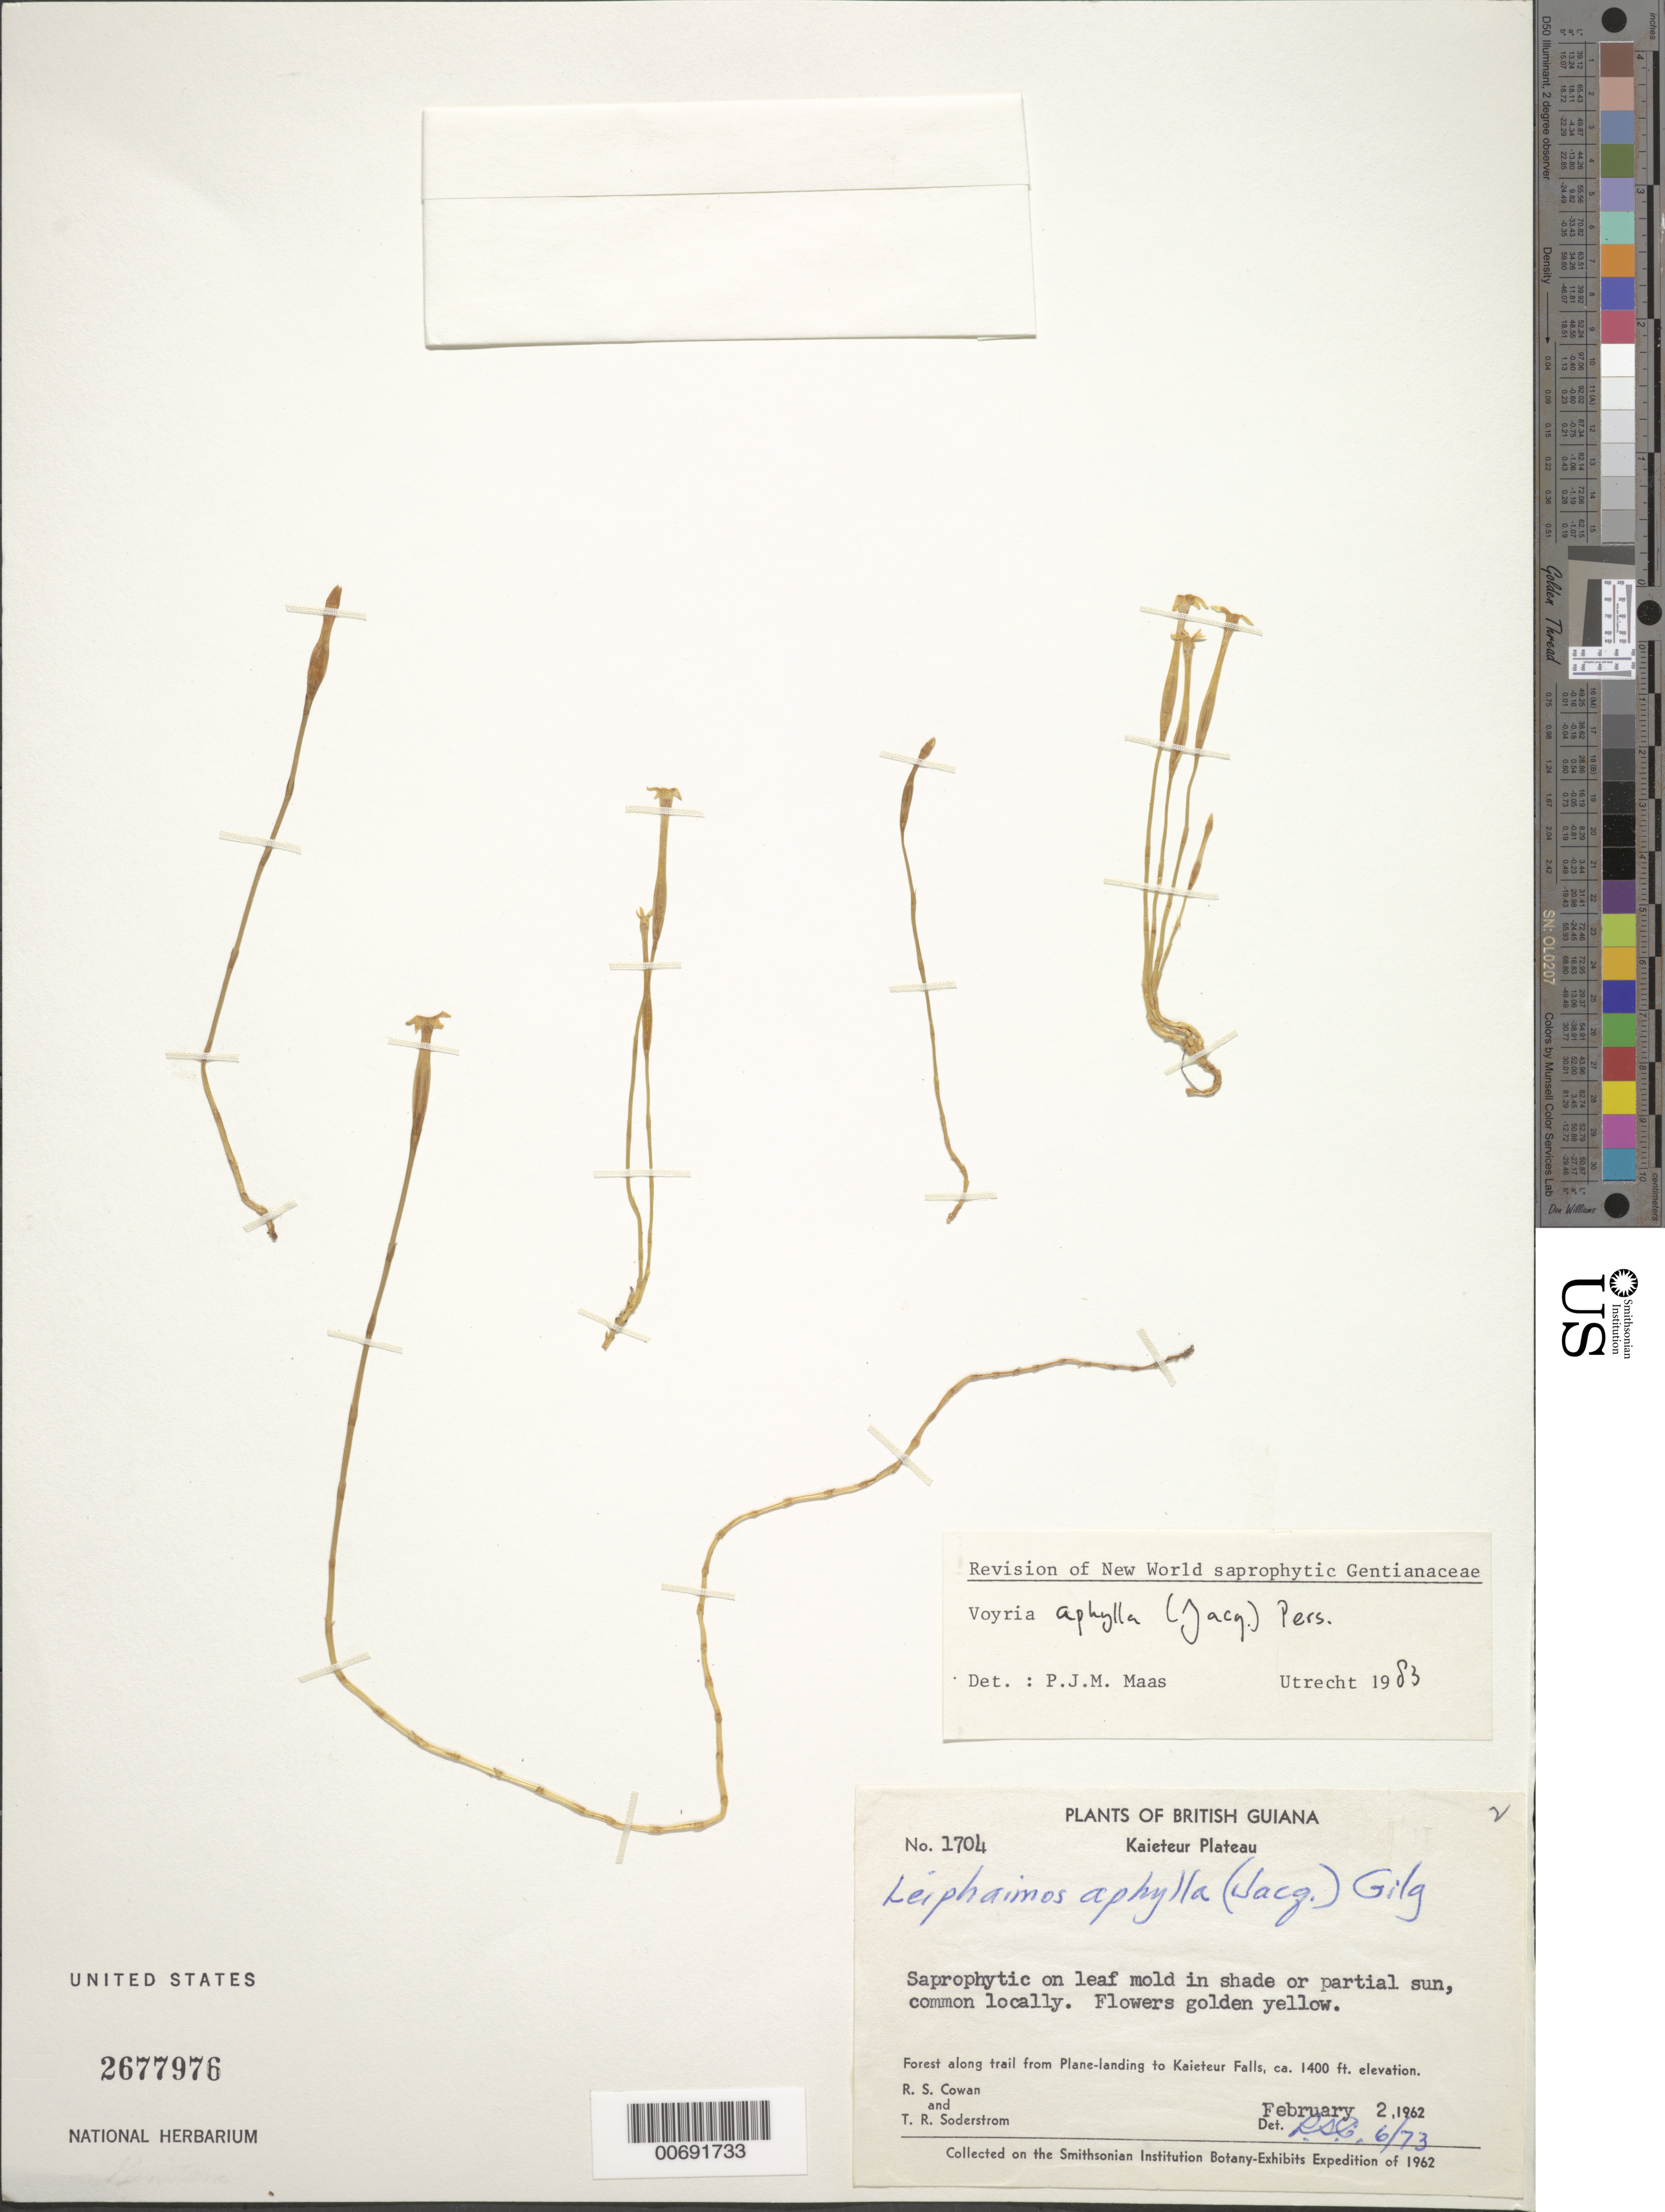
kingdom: Plantae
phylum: Tracheophyta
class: Magnoliopsida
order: Gentianales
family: Gentianaceae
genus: Voyria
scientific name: Voyria aphylla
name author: (Jacq.) Pers.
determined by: Maas, Paul J. M.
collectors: R. S. Cowan & T. R. Soderstrom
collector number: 1704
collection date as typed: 2-Feb-62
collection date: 1962-02-02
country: Guyana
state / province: Potaro-Siparuni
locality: Kaieteur Plateau, along trail from plane landing to Kaieteur Falls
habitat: Forest along trail; on leaf mold in shade or partial sun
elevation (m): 427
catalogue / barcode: US 2677976